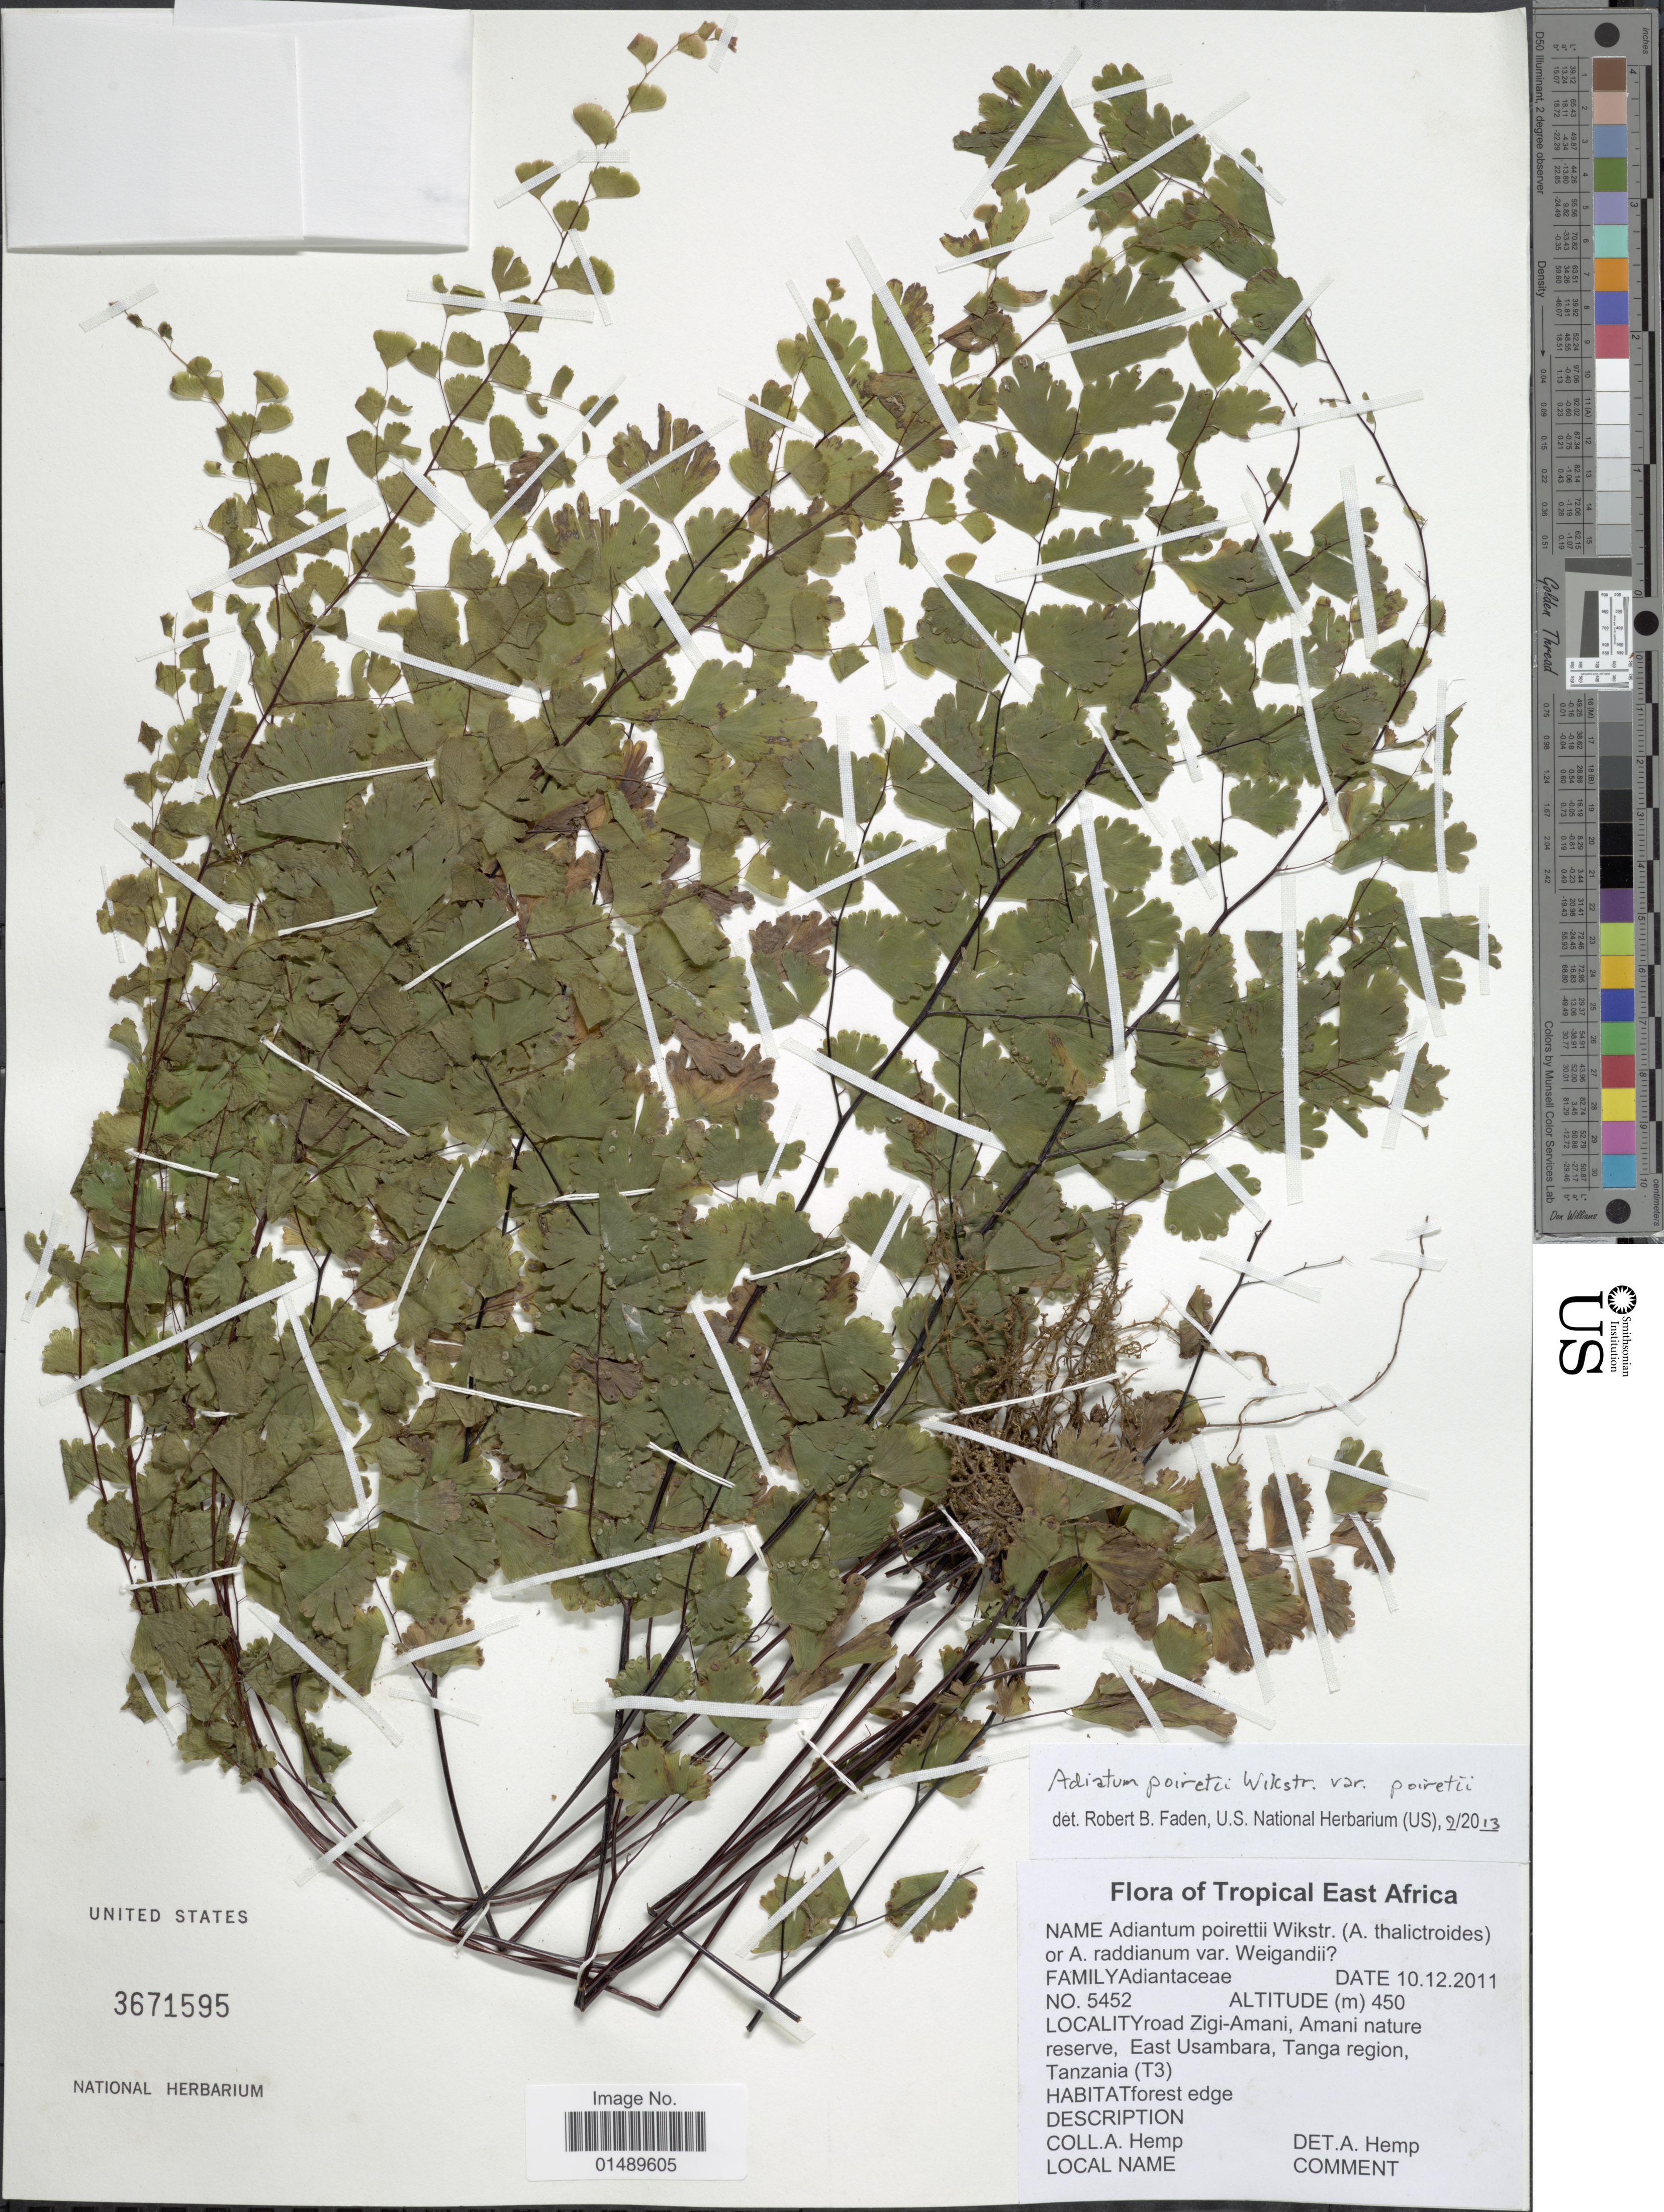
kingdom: Plantae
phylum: Tracheophyta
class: Polypodiopsida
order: Polypodiales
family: Pteridaceae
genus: Adiantum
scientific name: Adiantum poiretii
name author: Wikstr.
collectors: A. Hemp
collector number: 5452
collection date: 2011-12-10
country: Tanzania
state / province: Tanga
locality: Tropical East Africa, road Zigi-Amani, Amani nature reserve, East Usambara, Tanga region, Tanzania (T3).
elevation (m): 450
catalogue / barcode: US 3671595